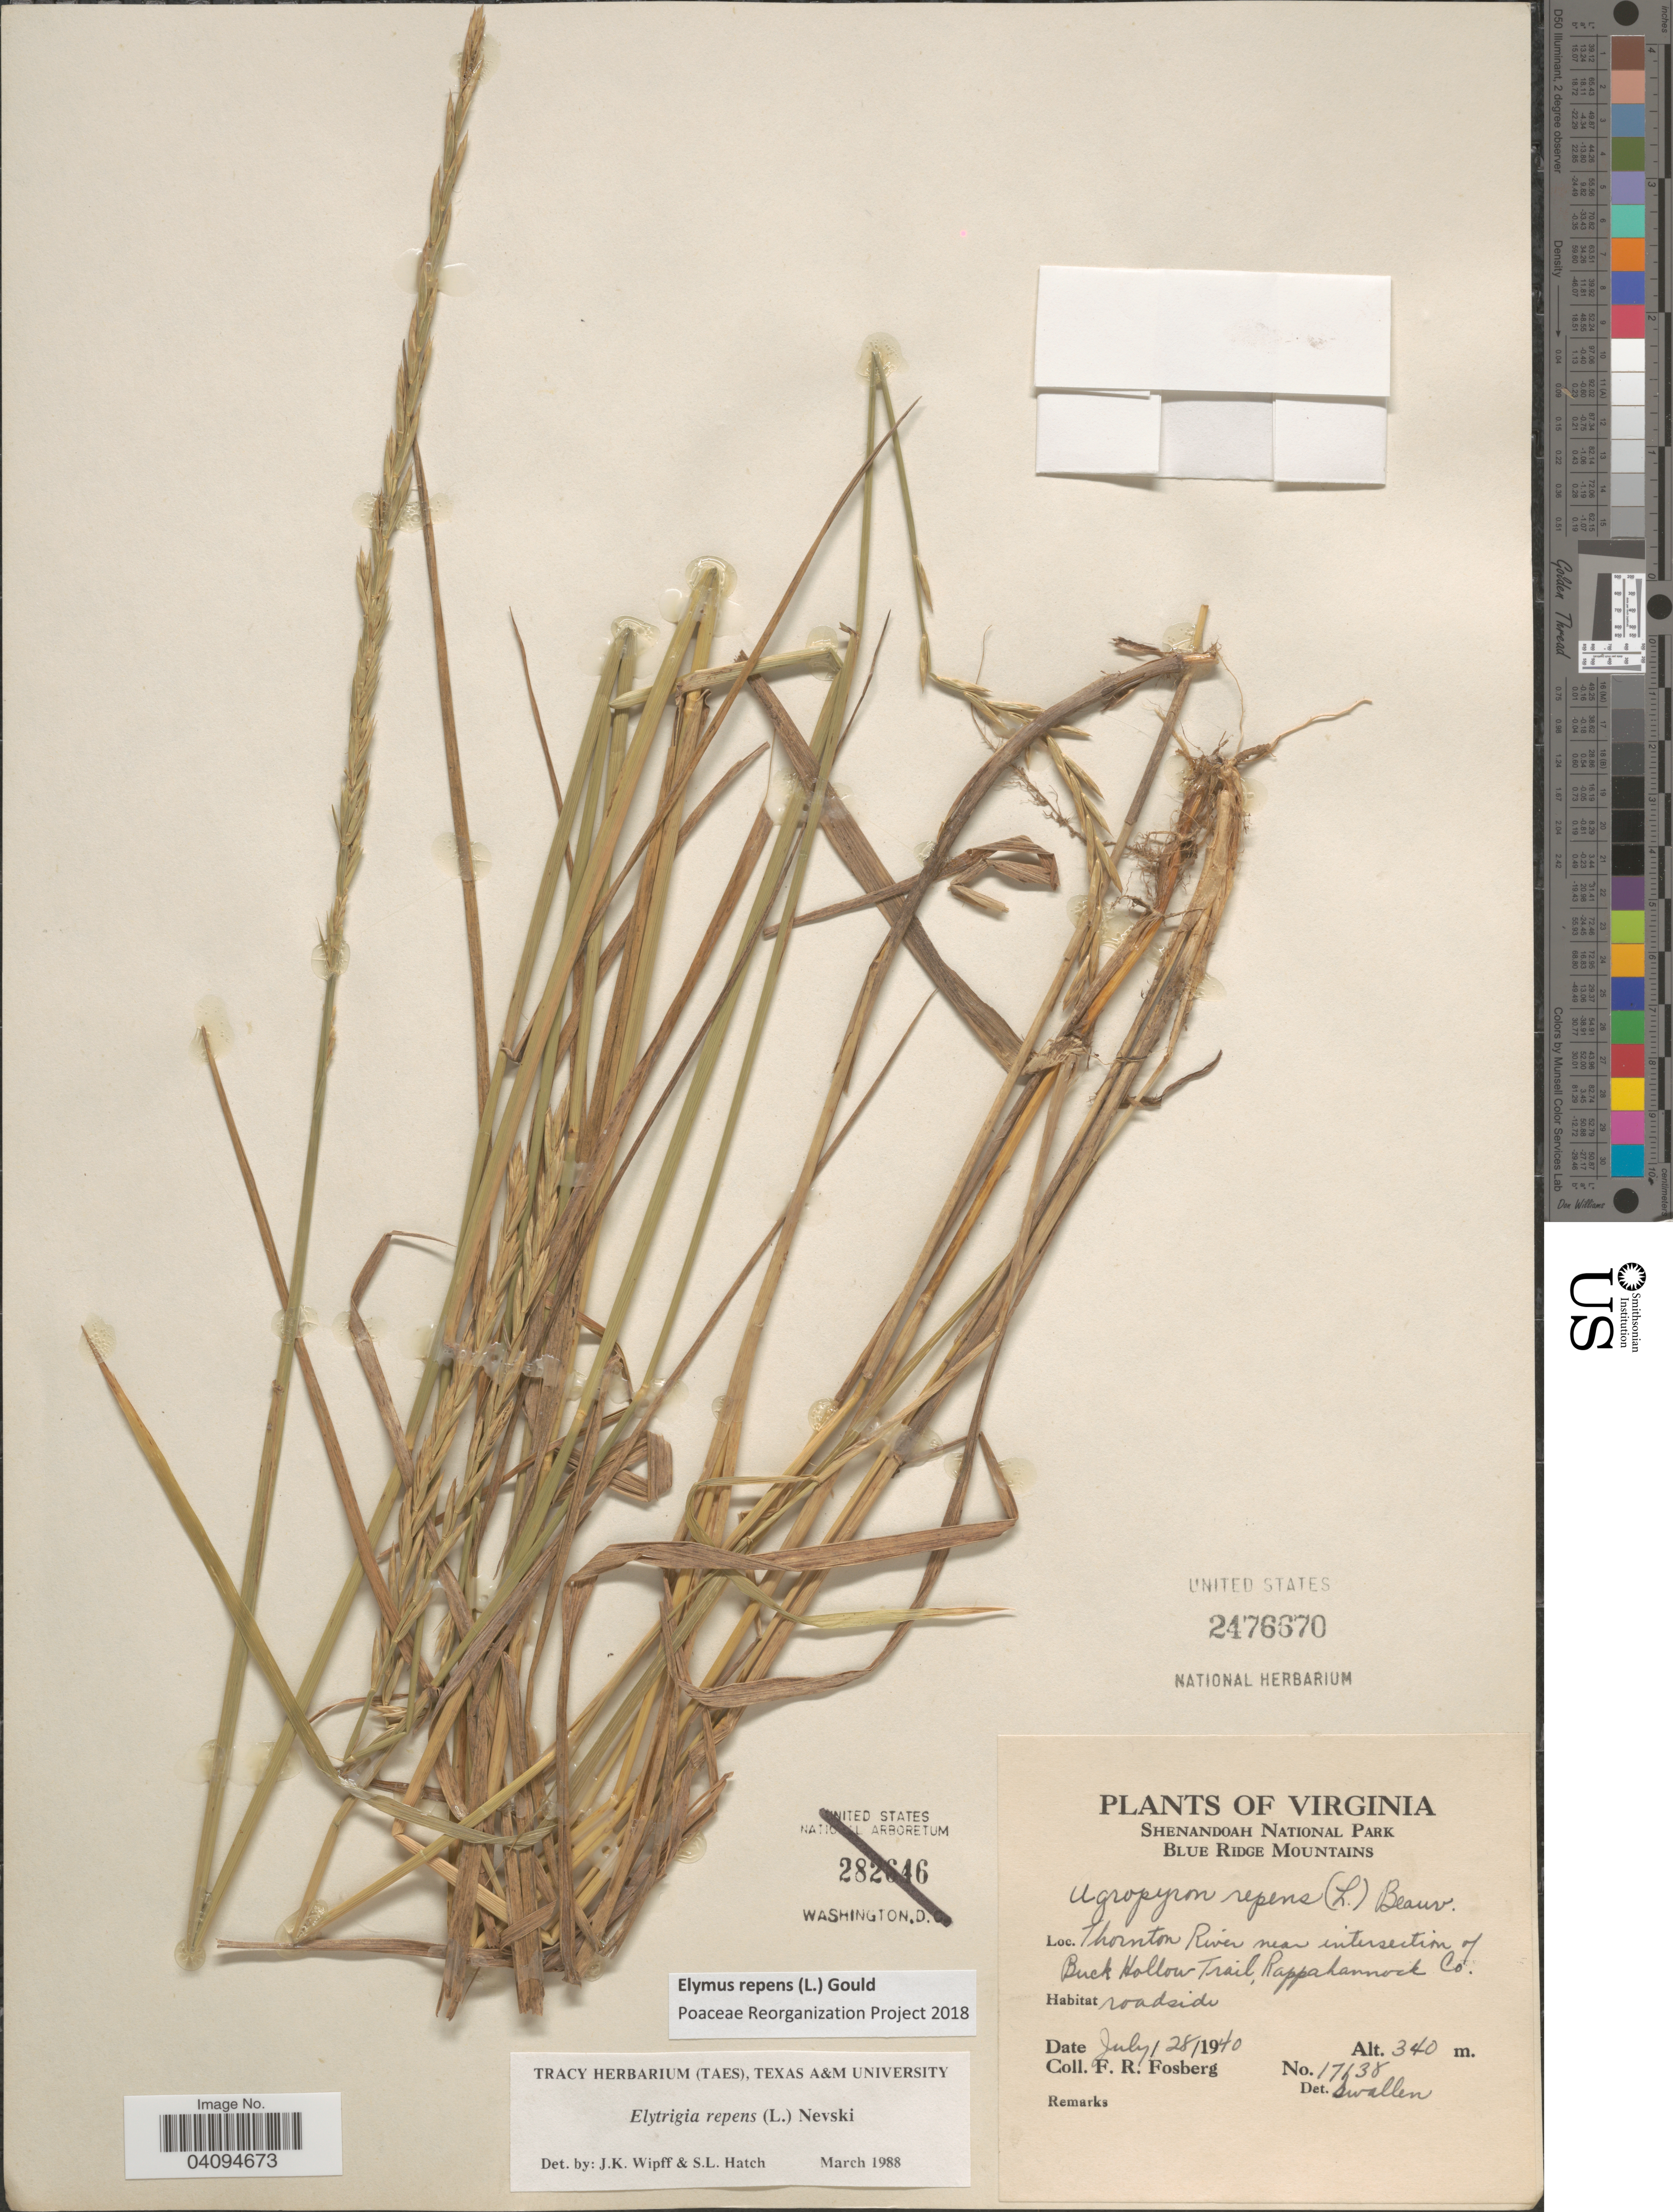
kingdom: Plantae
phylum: Tracheophyta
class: Liliopsida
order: Poales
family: Poaceae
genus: Elymus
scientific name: Elymus repens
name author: (L.) Gould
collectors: F. R. Fosberg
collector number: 17138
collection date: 1940-07-28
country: United States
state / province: Virginia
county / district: Rappahannock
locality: Shenandoah National Park. Blue Ridge Mountains. Thornton River near intersection of Buck Hollow Trail, Rappahannock Co.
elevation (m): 340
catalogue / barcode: US 2476670